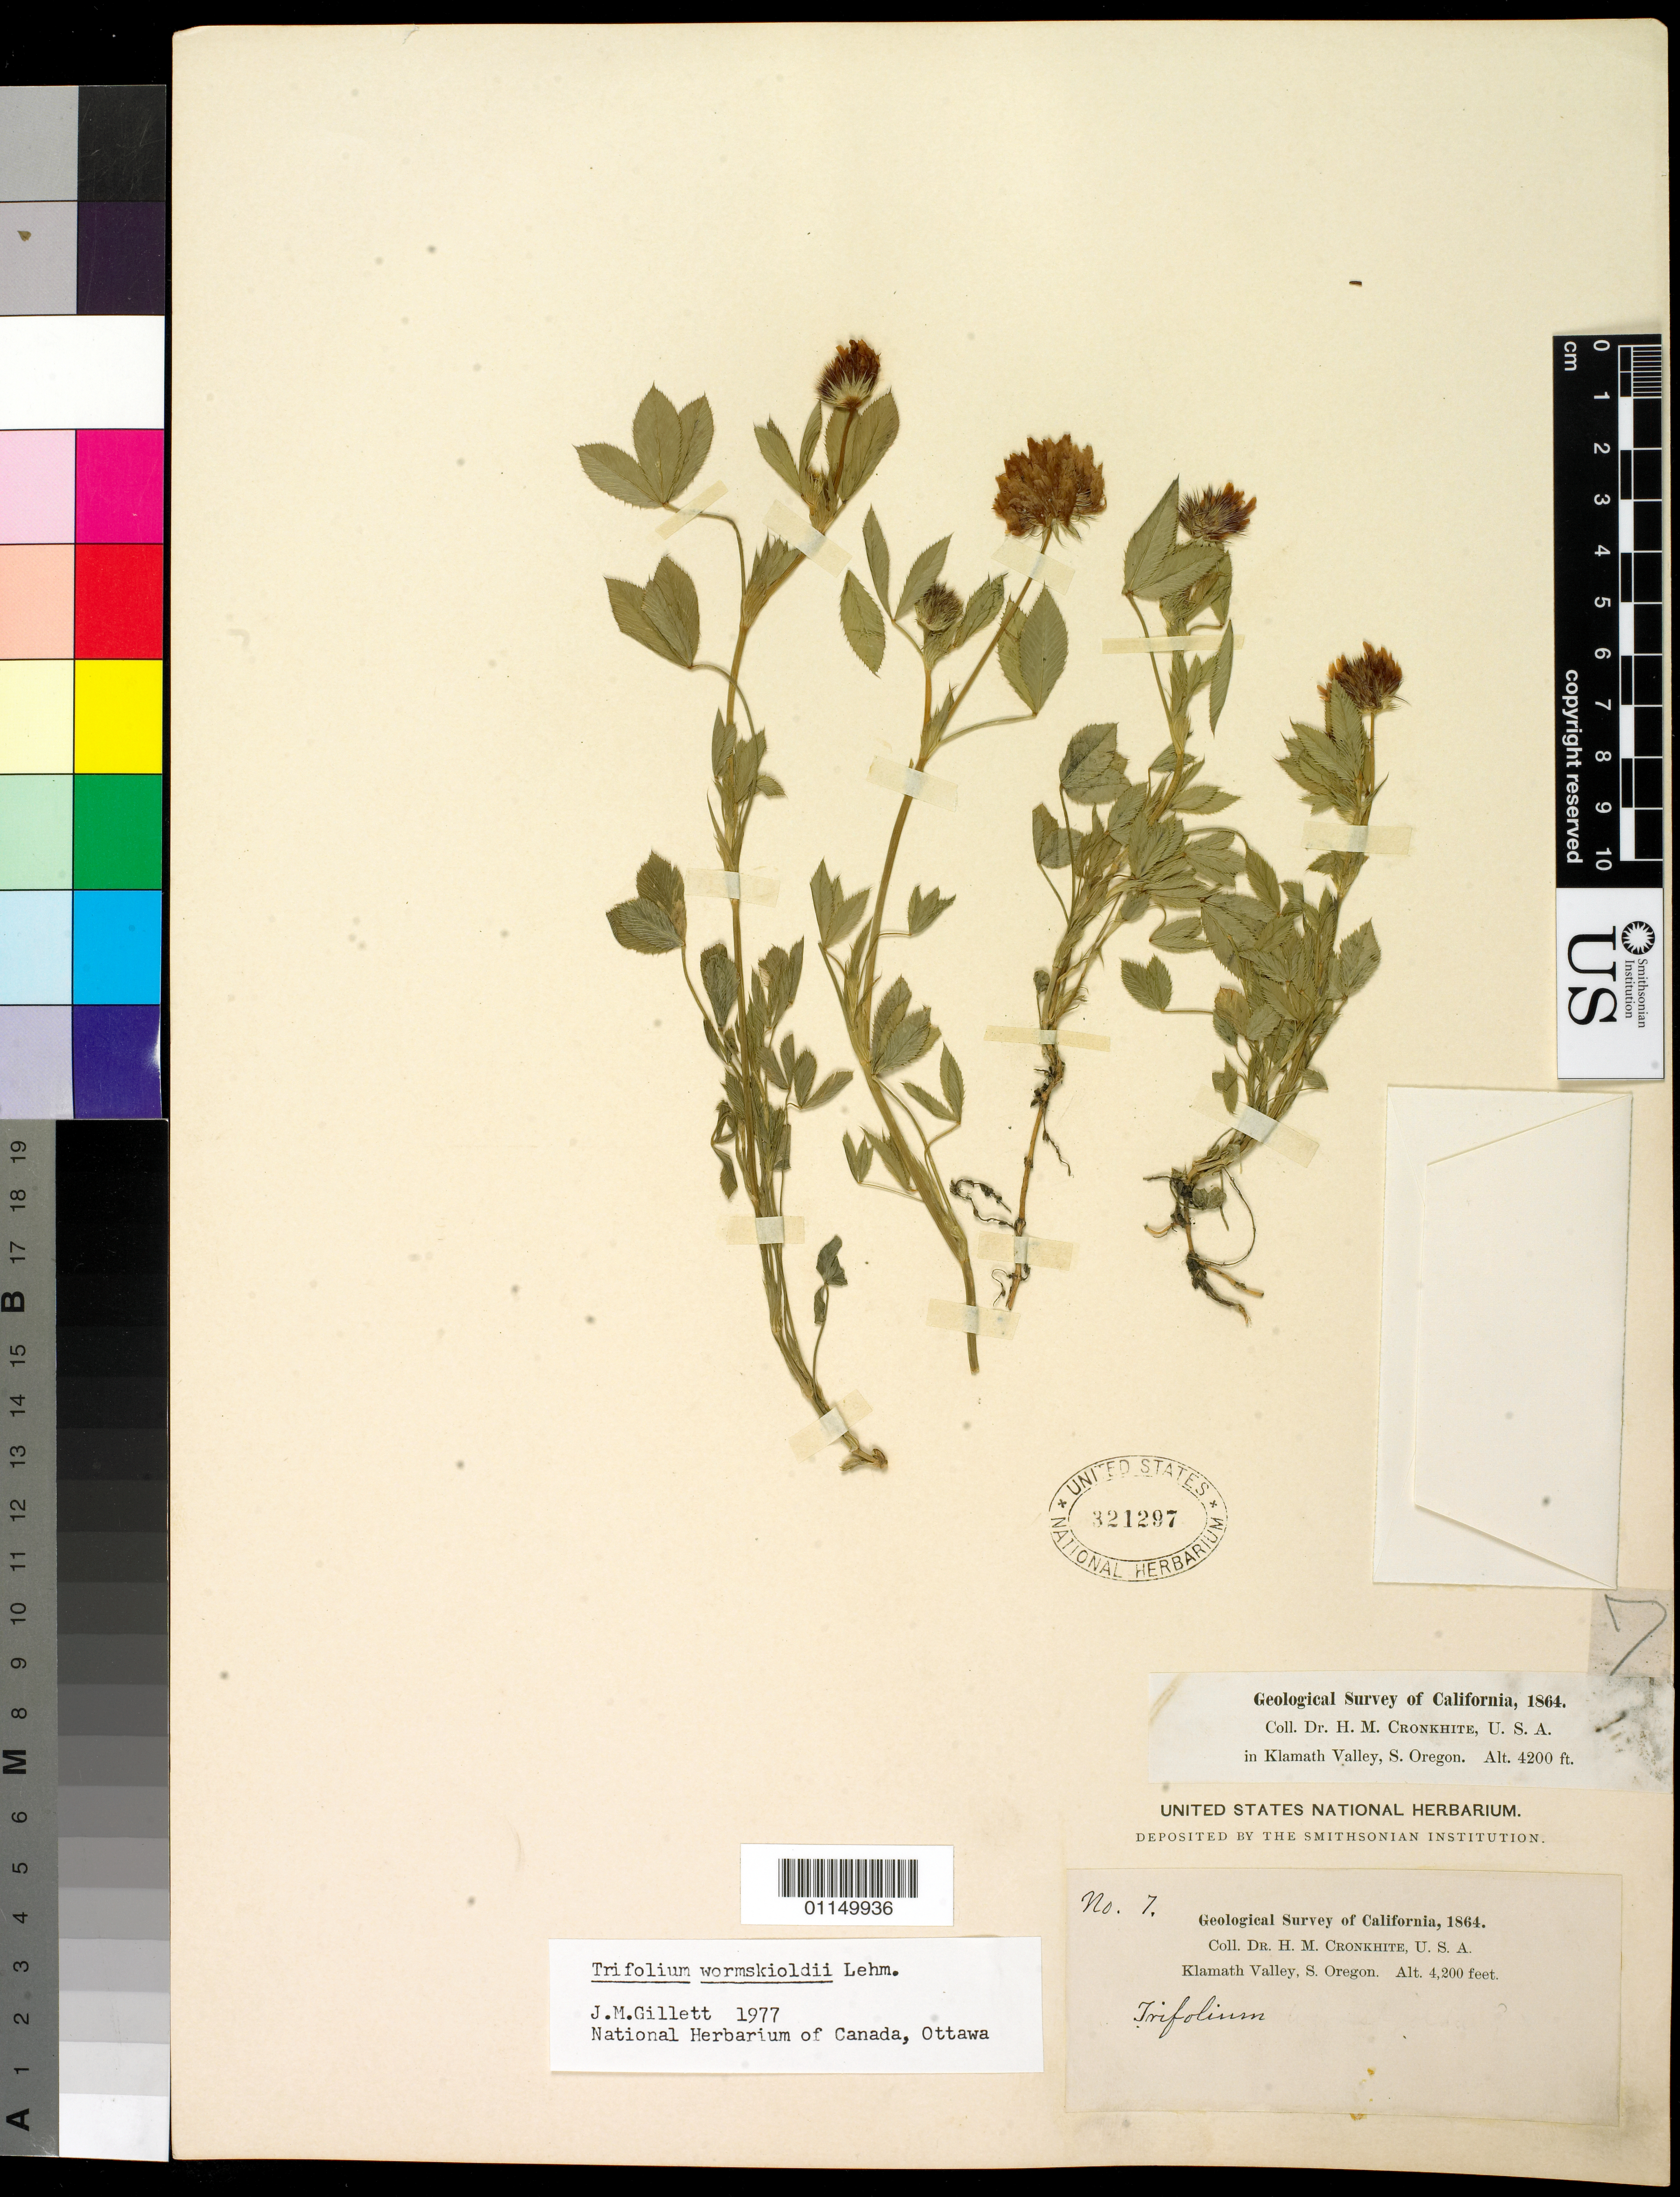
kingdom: Plantae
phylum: Tracheophyta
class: Magnoliopsida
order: Fabales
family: Fabaceae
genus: Trifolium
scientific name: Trifolium wormskioldii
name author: Lehm.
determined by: Gillett, J. M.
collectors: H. M. Cronkhite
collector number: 7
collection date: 1864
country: United States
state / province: Oregon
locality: Klamath Valley, S. Oregon.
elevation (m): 1280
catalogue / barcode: US 321297